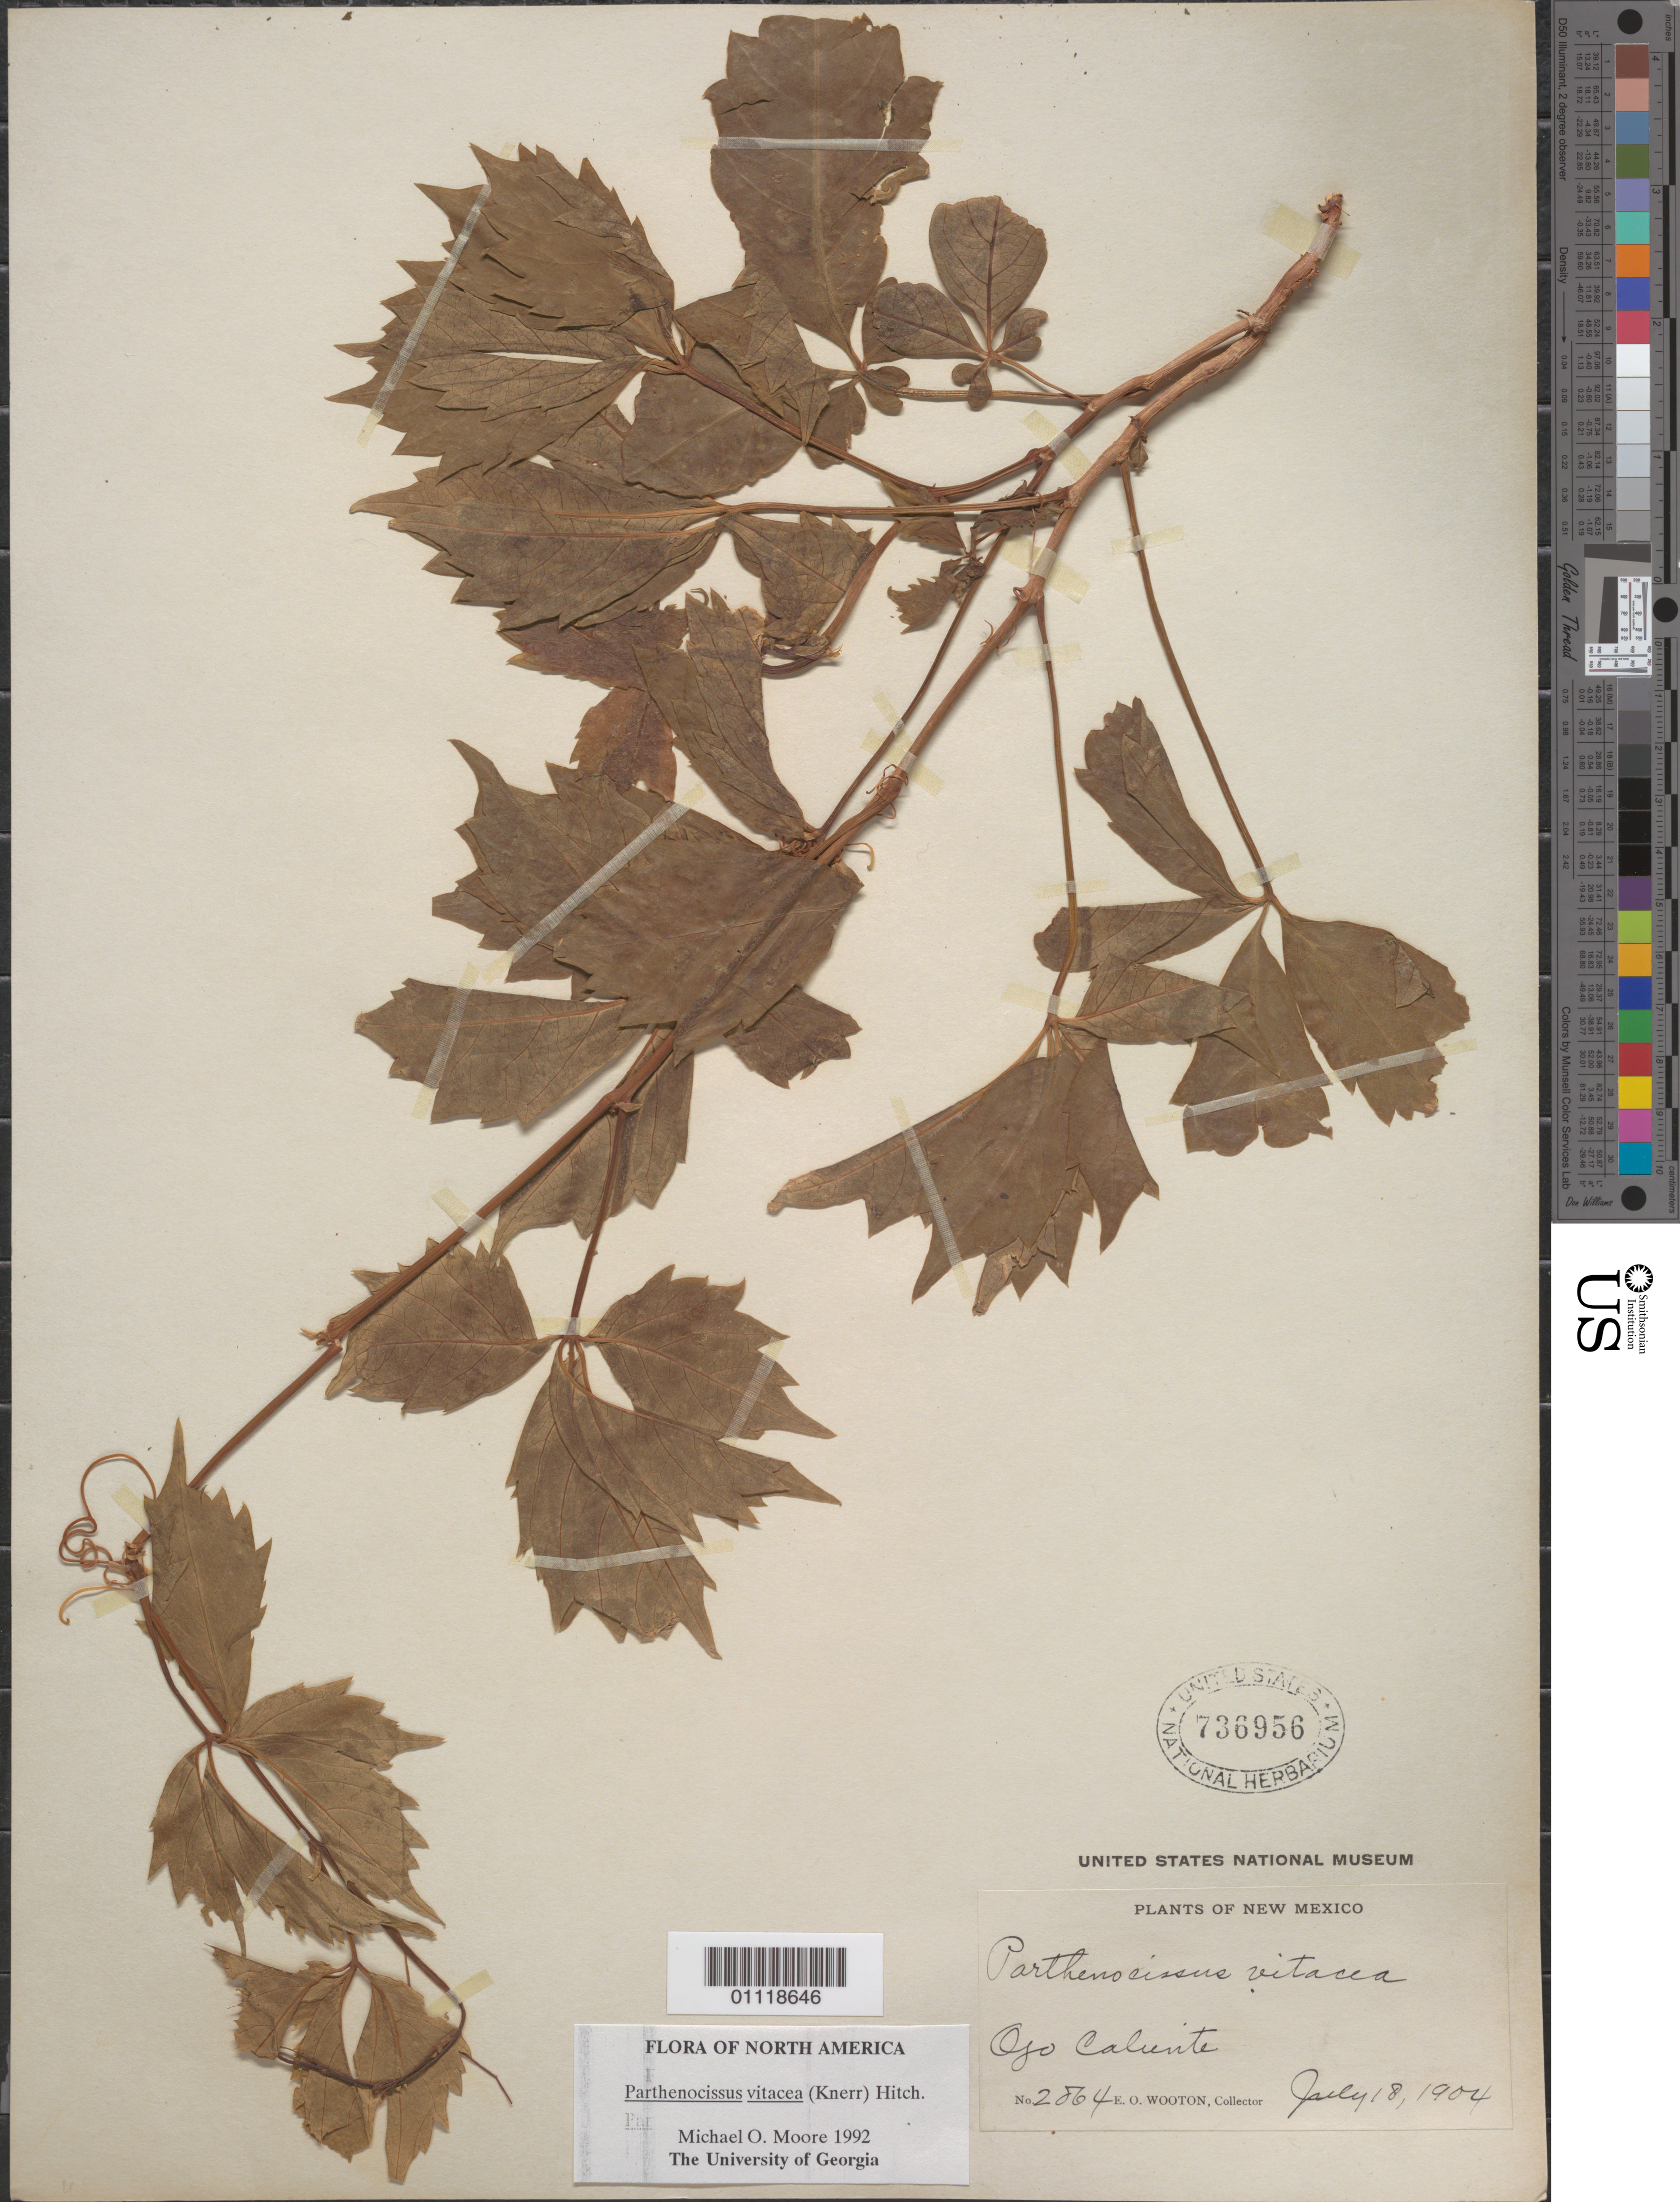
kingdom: Plantae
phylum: Tracheophyta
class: Magnoliopsida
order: Vitales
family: Vitaceae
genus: Parthenocissus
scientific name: Parthenocissus vitacea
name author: (Knerr) Hitchc.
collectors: E. O. Wooton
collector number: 2864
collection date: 1904-07-18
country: United States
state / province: New Mexico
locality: Ojo Caliente.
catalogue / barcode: US 736956